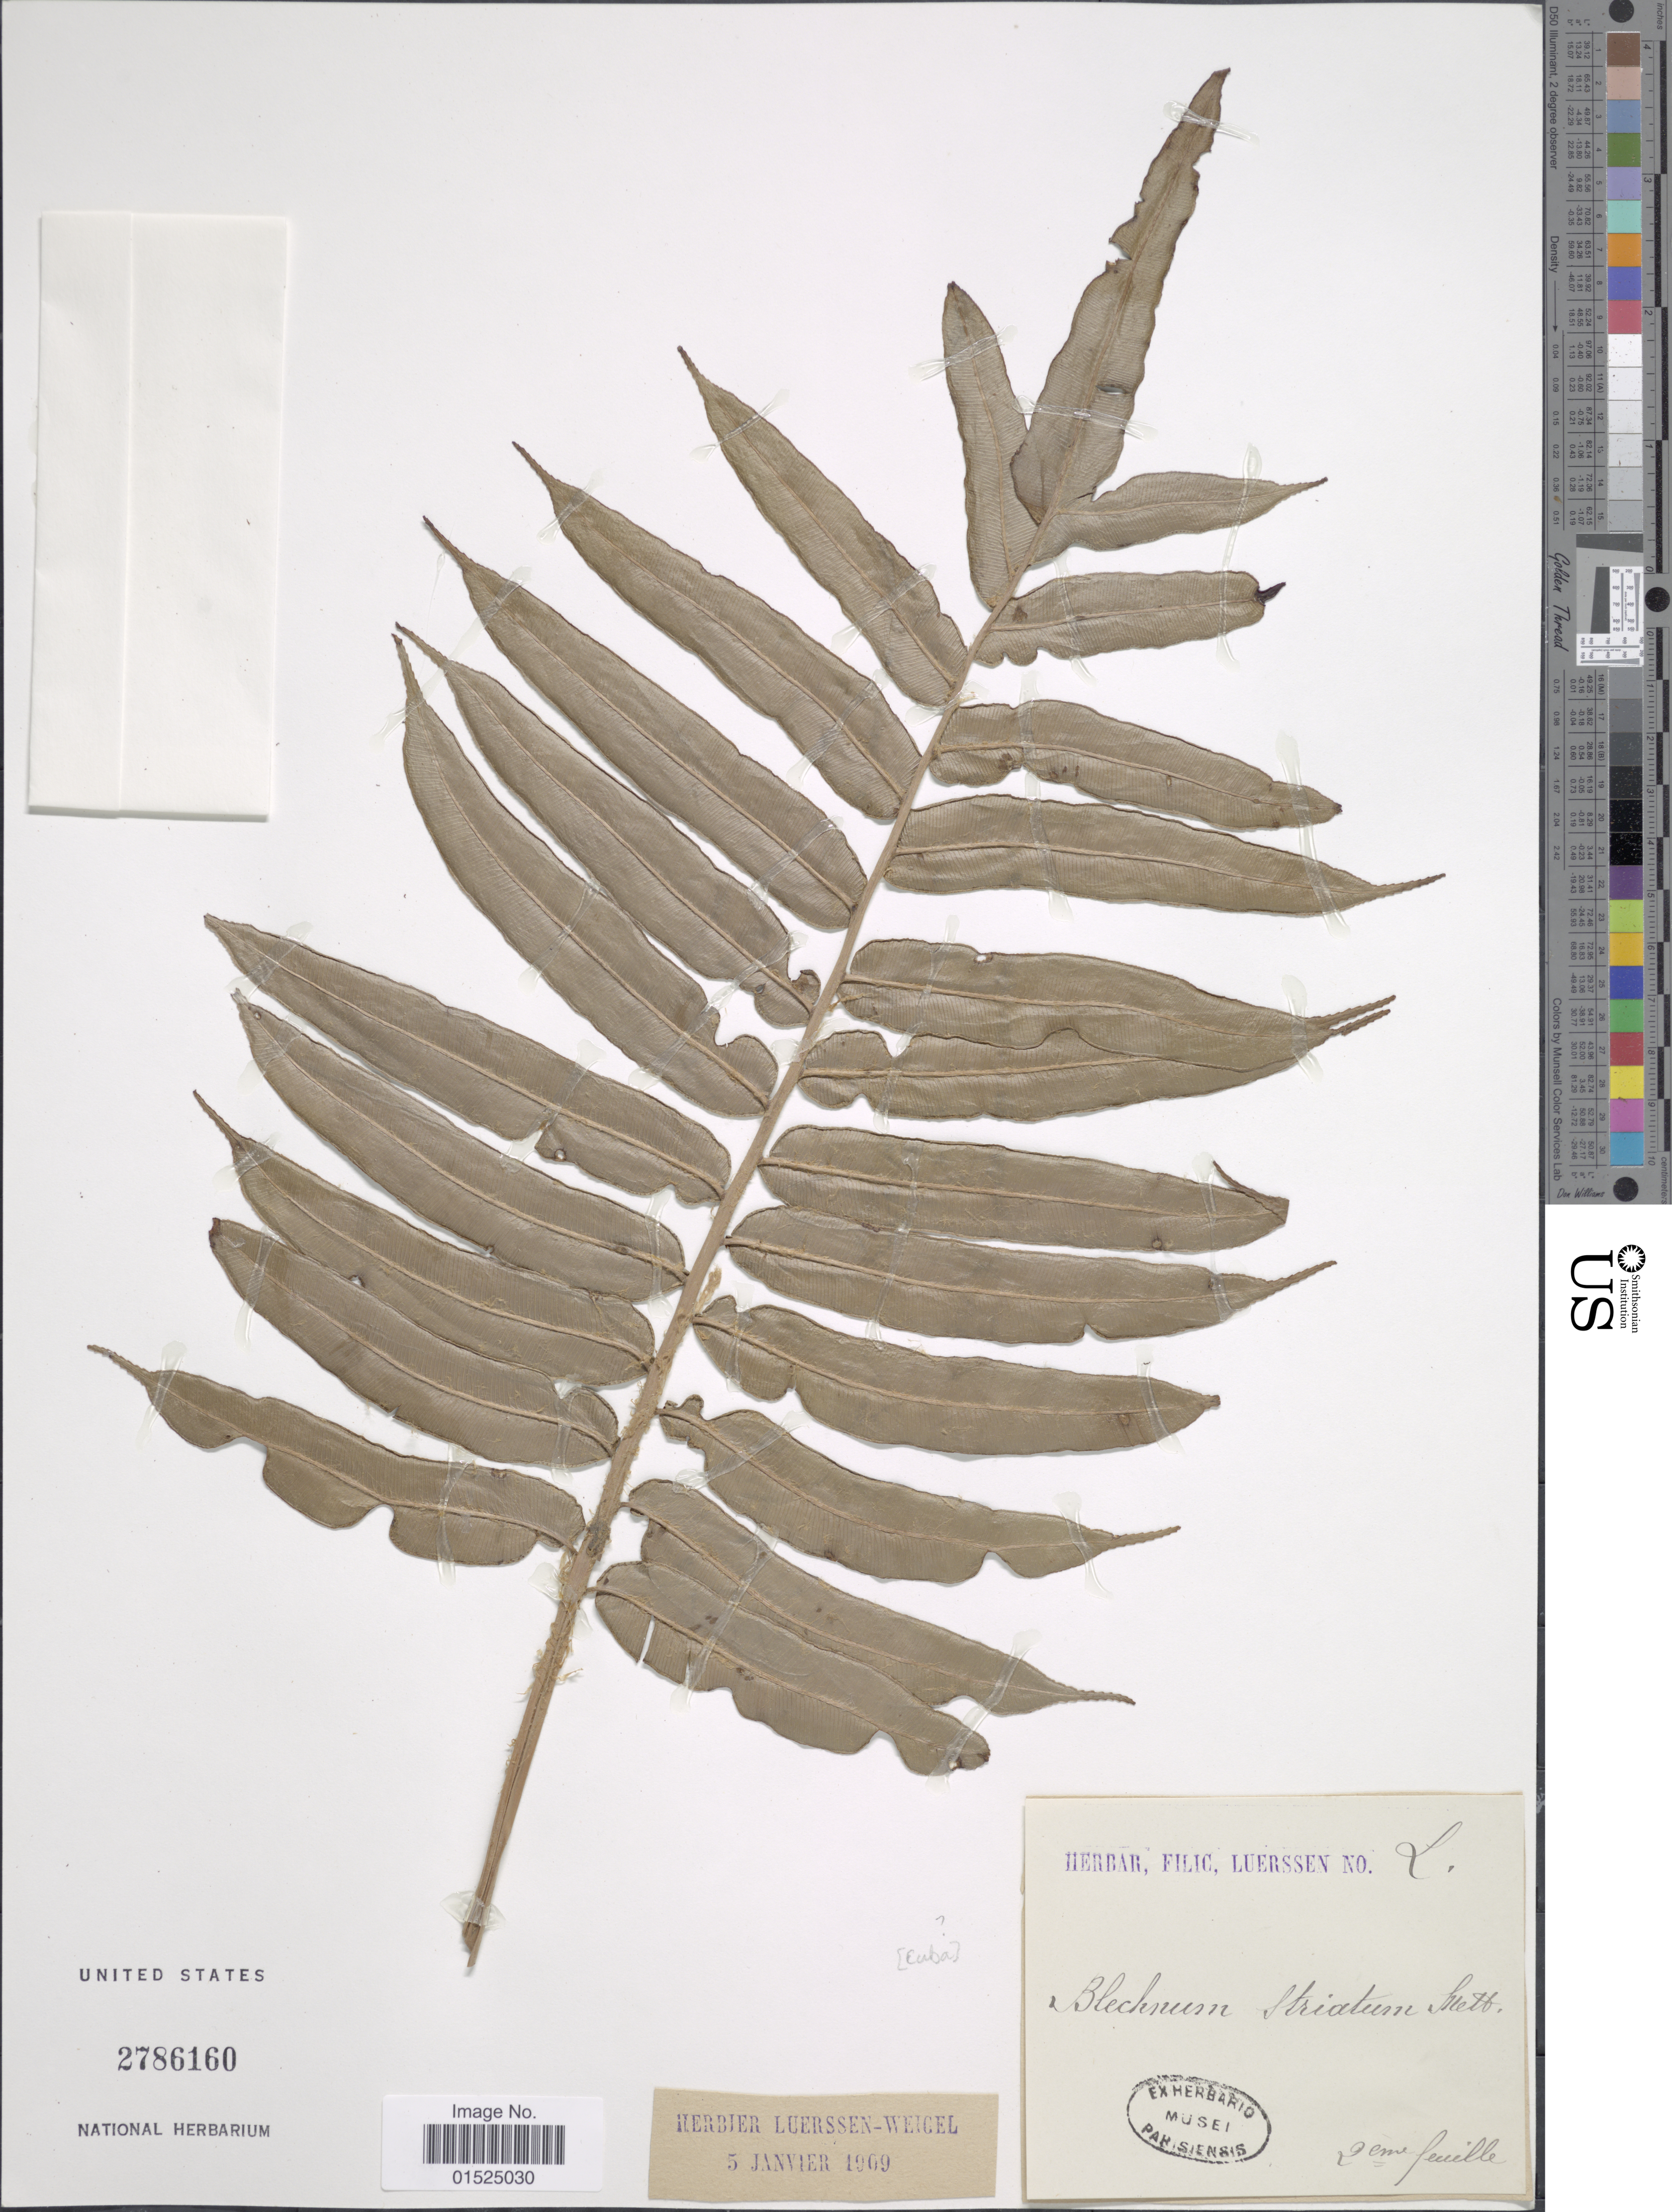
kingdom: Plantae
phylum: Tracheophyta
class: Polypodiopsida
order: Polypodiales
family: Blechnaceae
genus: Blechnum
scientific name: Blechnum ryanii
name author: Hieron.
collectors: ex herb. Filic Luerssen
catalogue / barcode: US 2786160